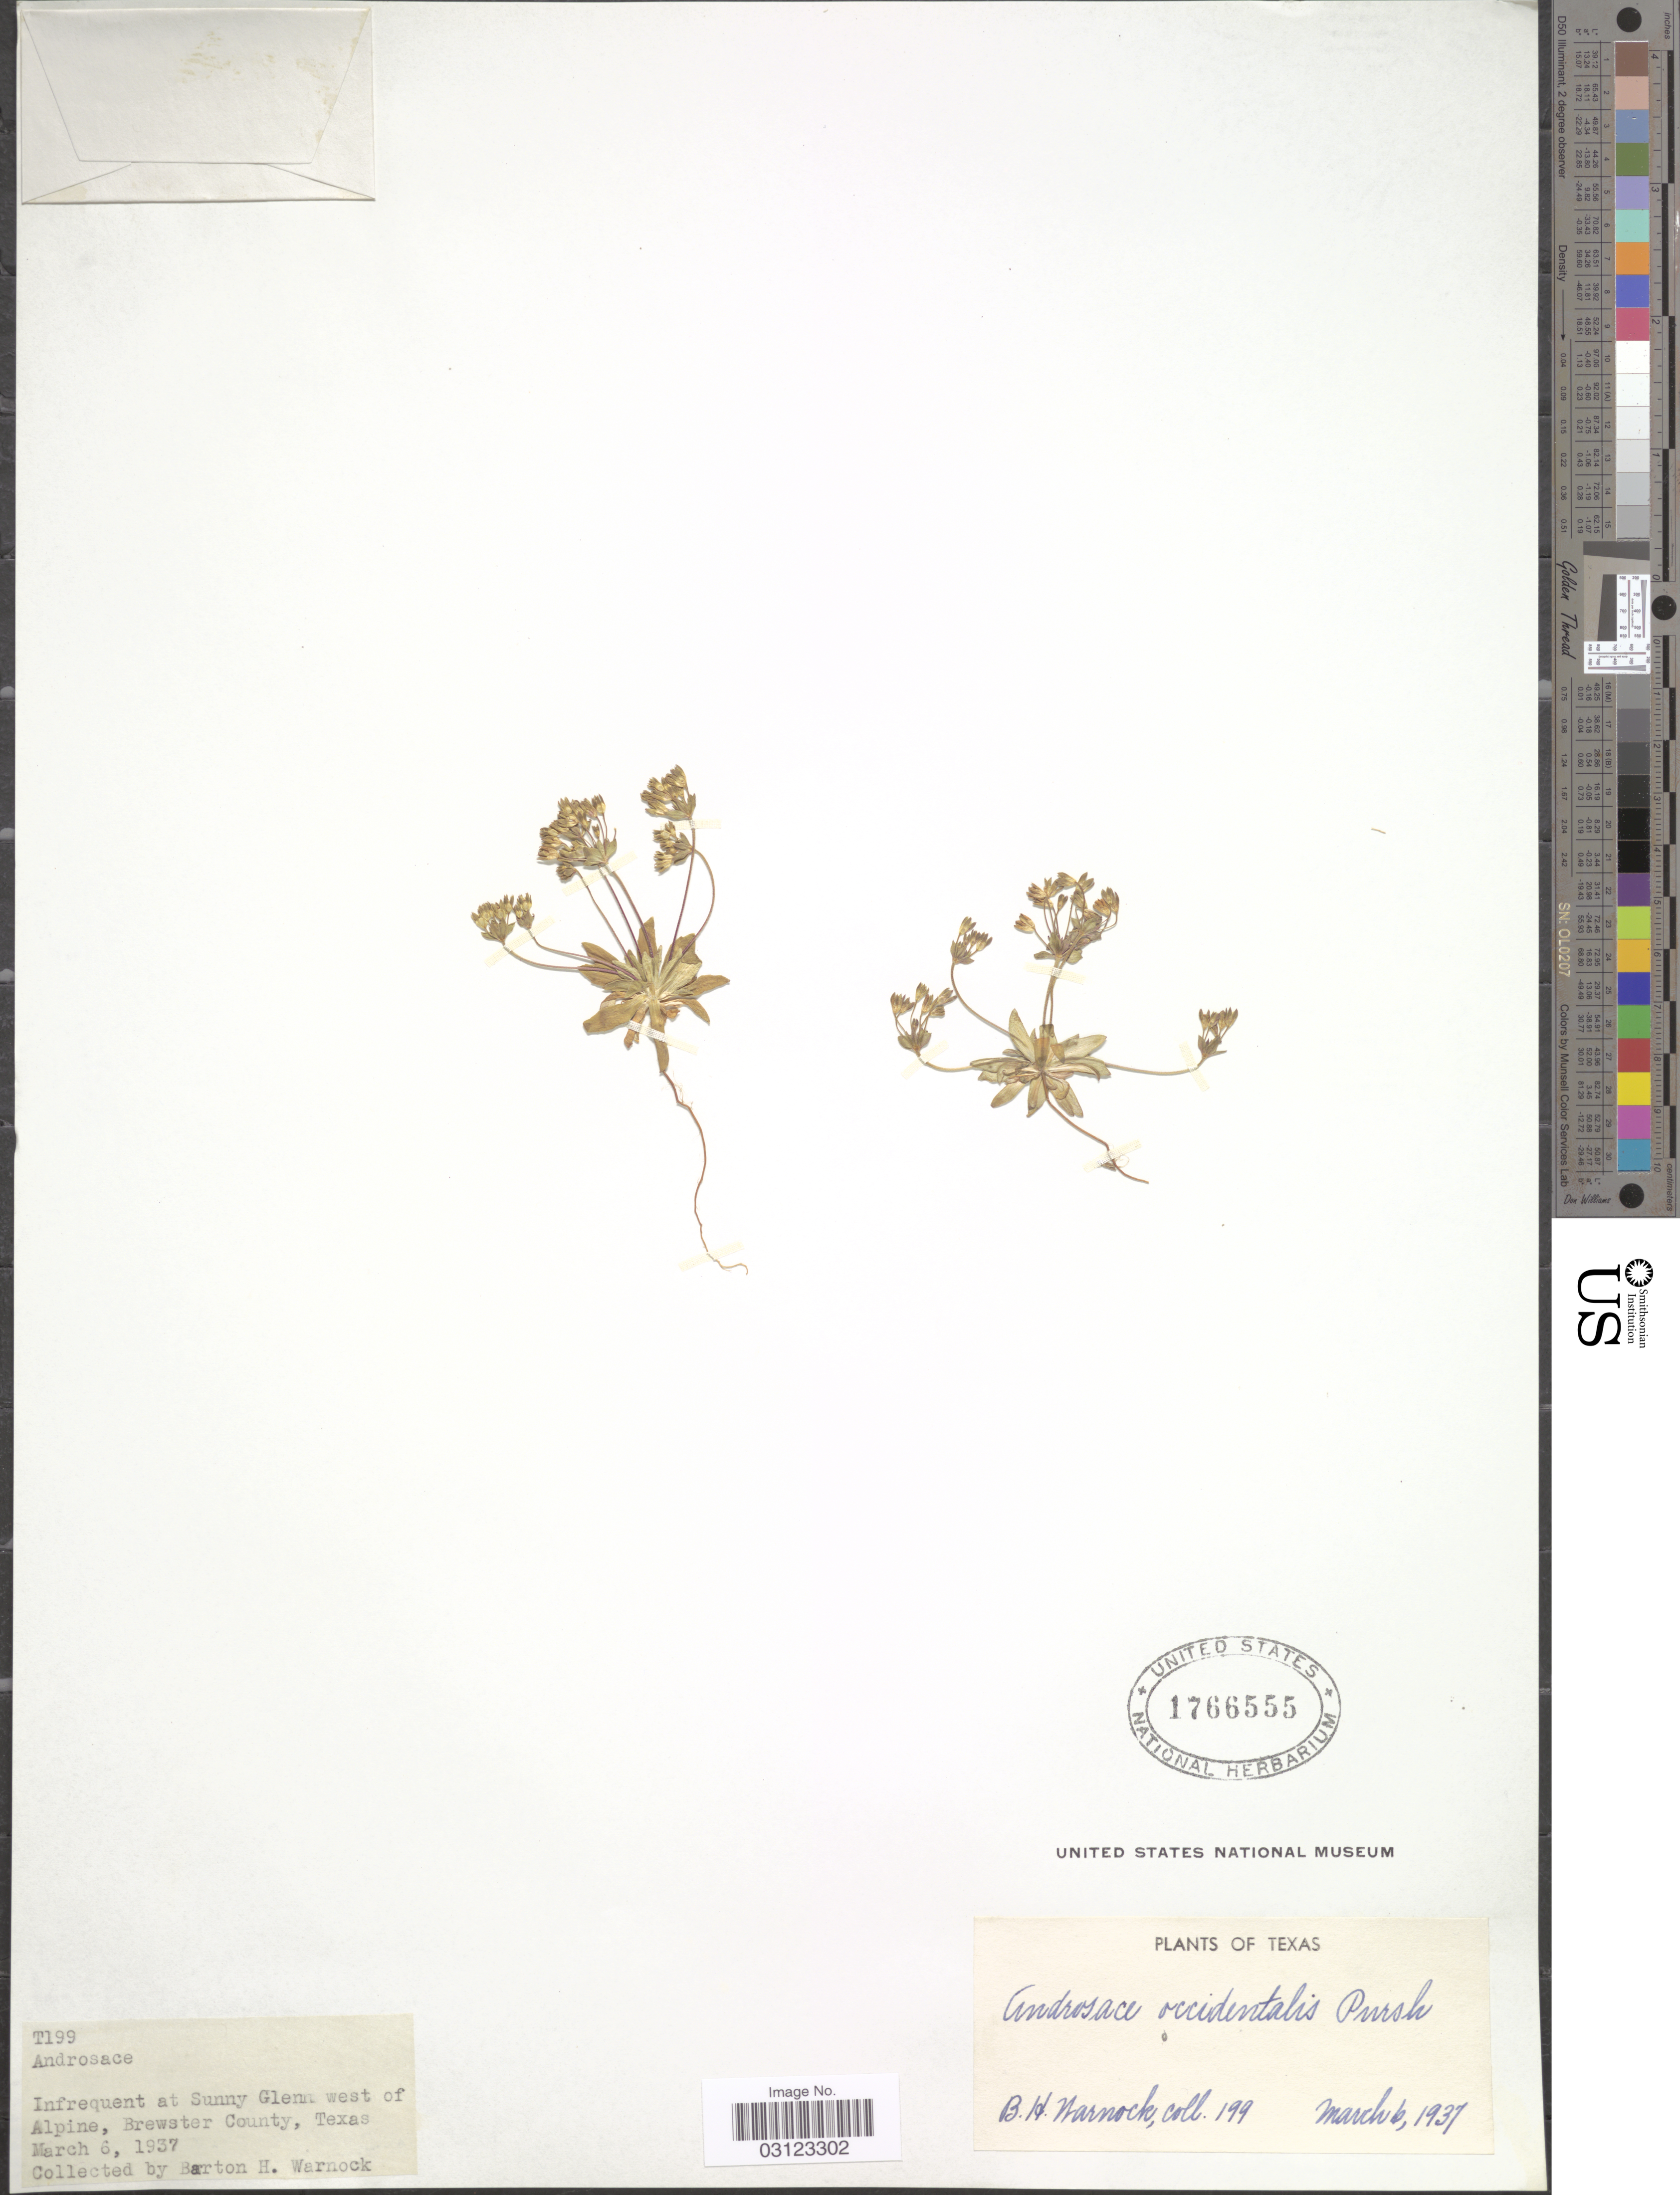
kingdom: Plantae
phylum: Tracheophyta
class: Magnoliopsida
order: Ericales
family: Primulaceae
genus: Androsace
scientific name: Androsace occidentalis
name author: (Pursh) Pursh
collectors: B. H. Warnock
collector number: T199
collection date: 1937-03-06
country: United States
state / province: Texas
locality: Sunny Glenn west of Alpine, Brewster County.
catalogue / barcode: US 1766555